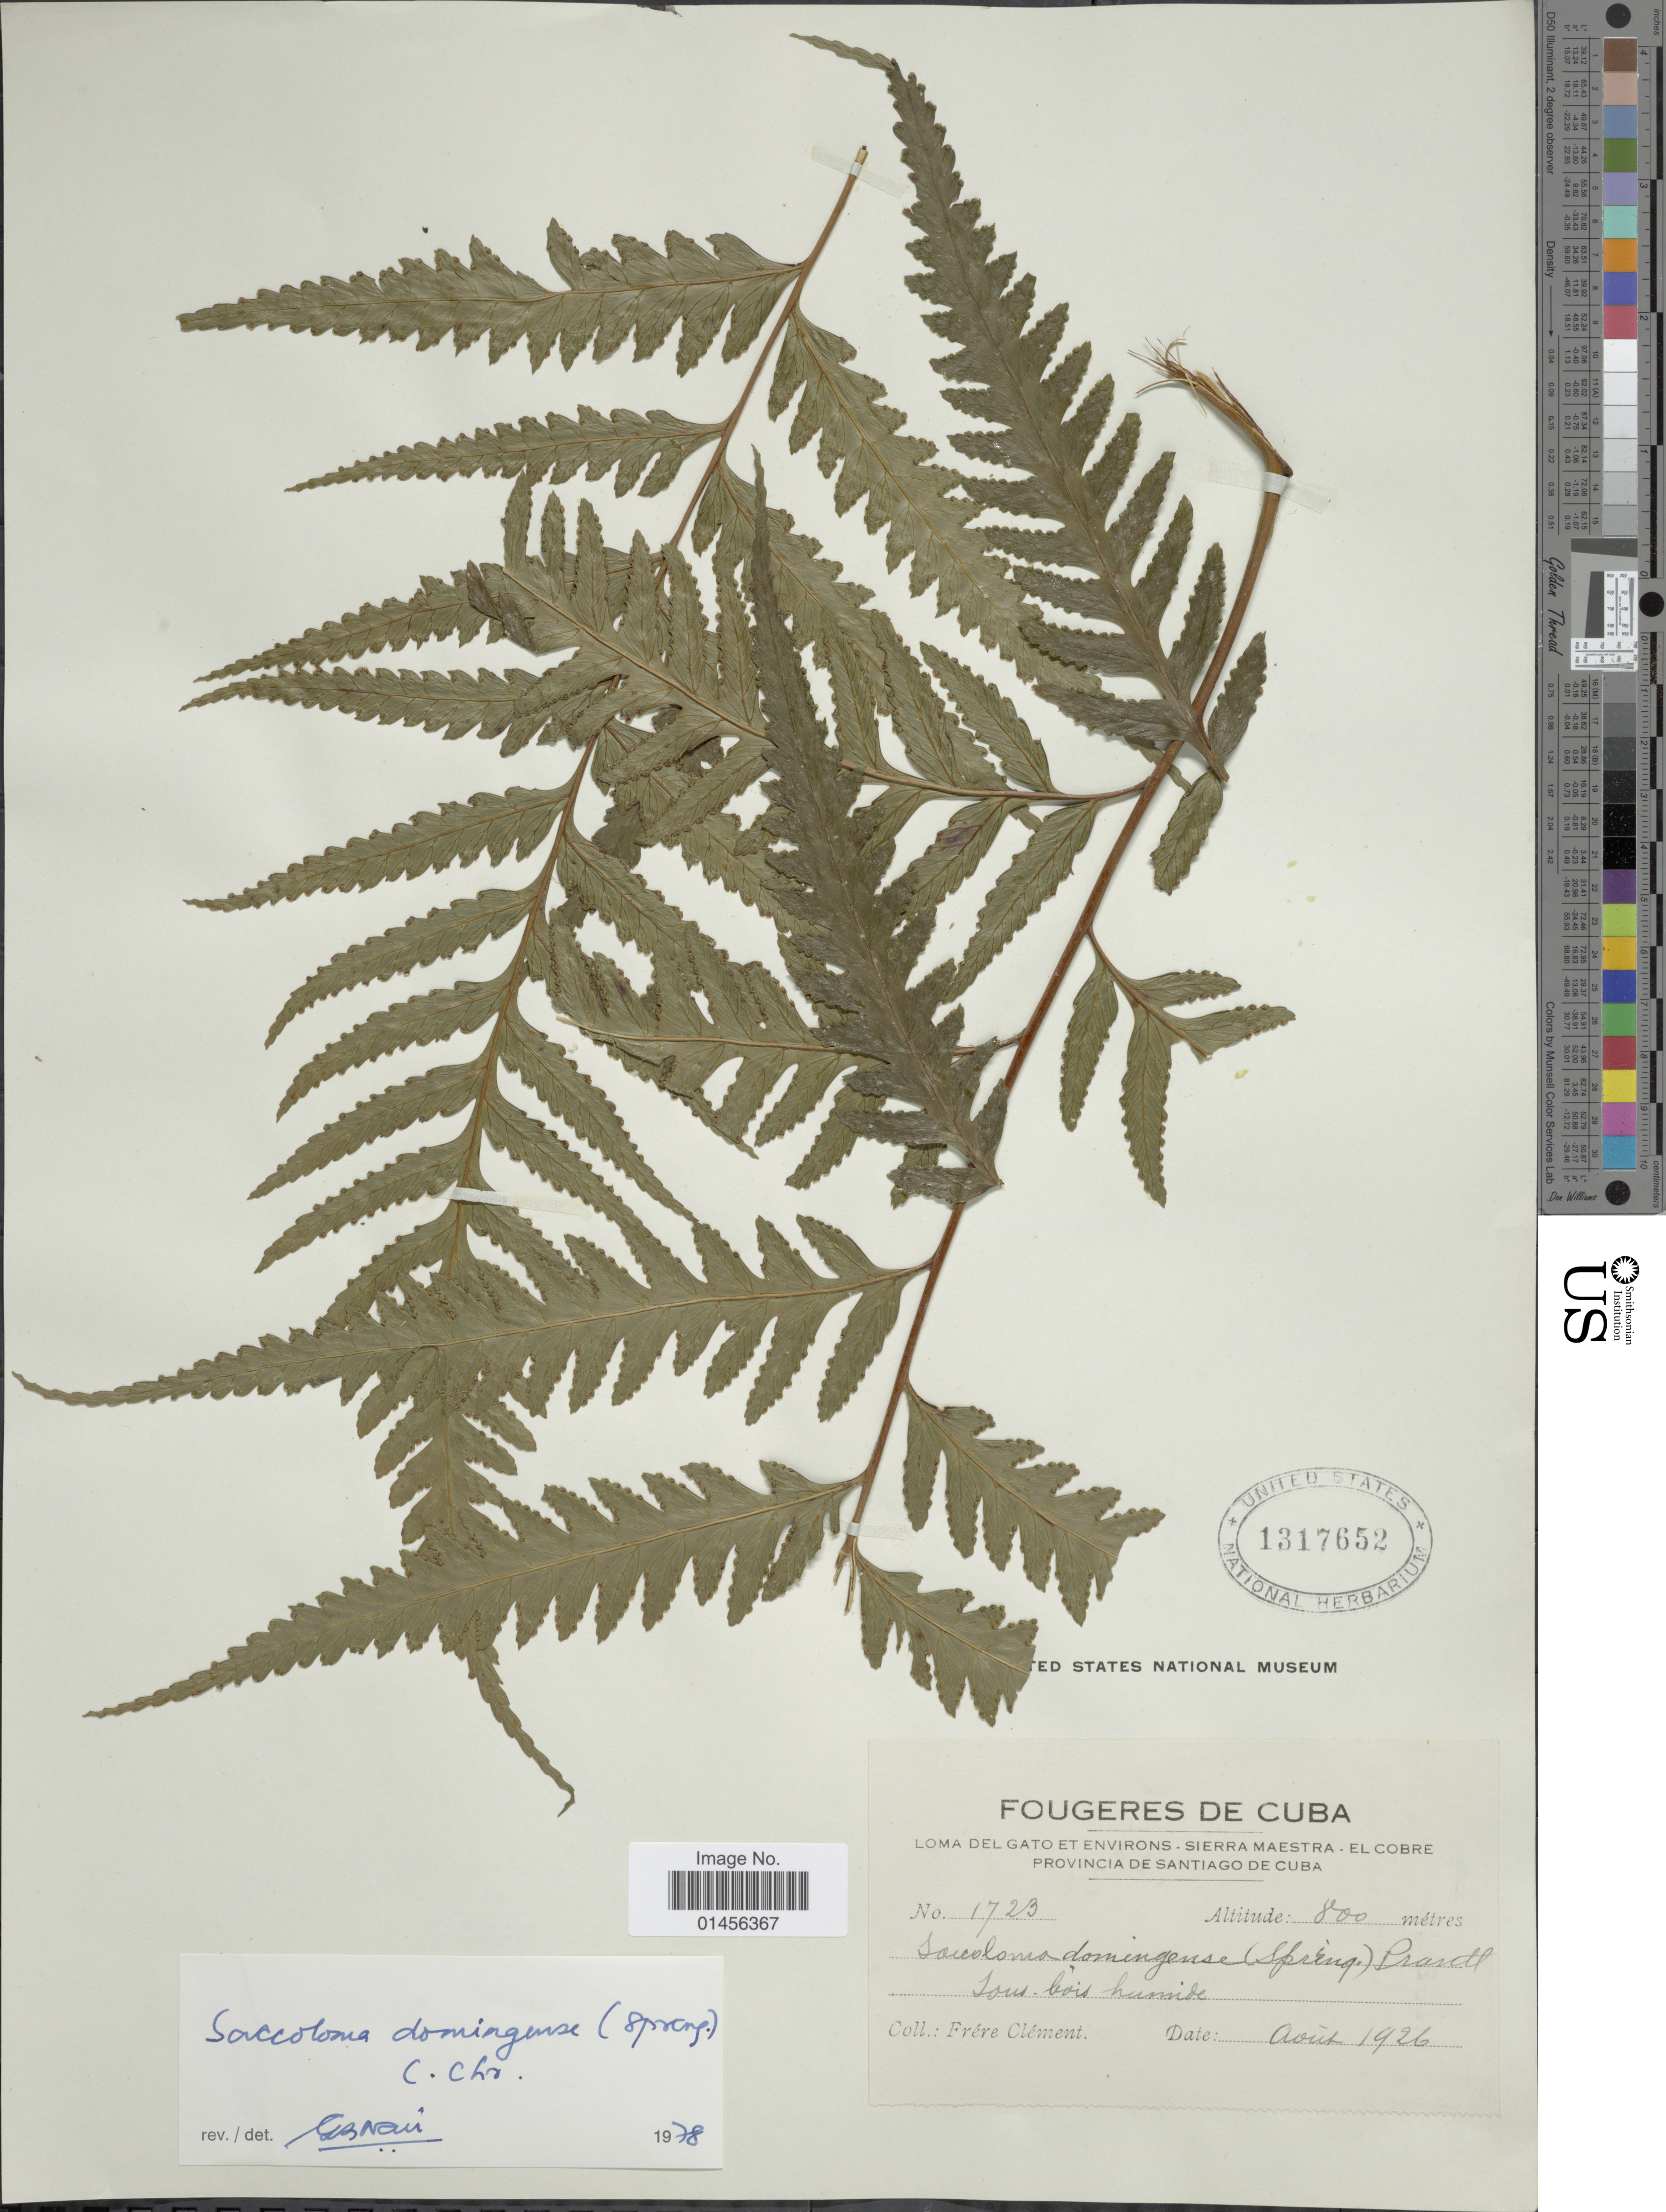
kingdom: Plantae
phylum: Tracheophyta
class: Polypodiopsida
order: Polypodiales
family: Saccolomataceae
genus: Saccoloma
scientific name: Saccoloma domingense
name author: (Spreng.) C. Chr.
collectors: B. Clement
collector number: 1723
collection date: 1926-08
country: Cuba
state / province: Santiago de Cuba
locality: Loma del Gato et environs - Sierra Maestra - El Cobre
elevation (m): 800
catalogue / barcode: US 1317652